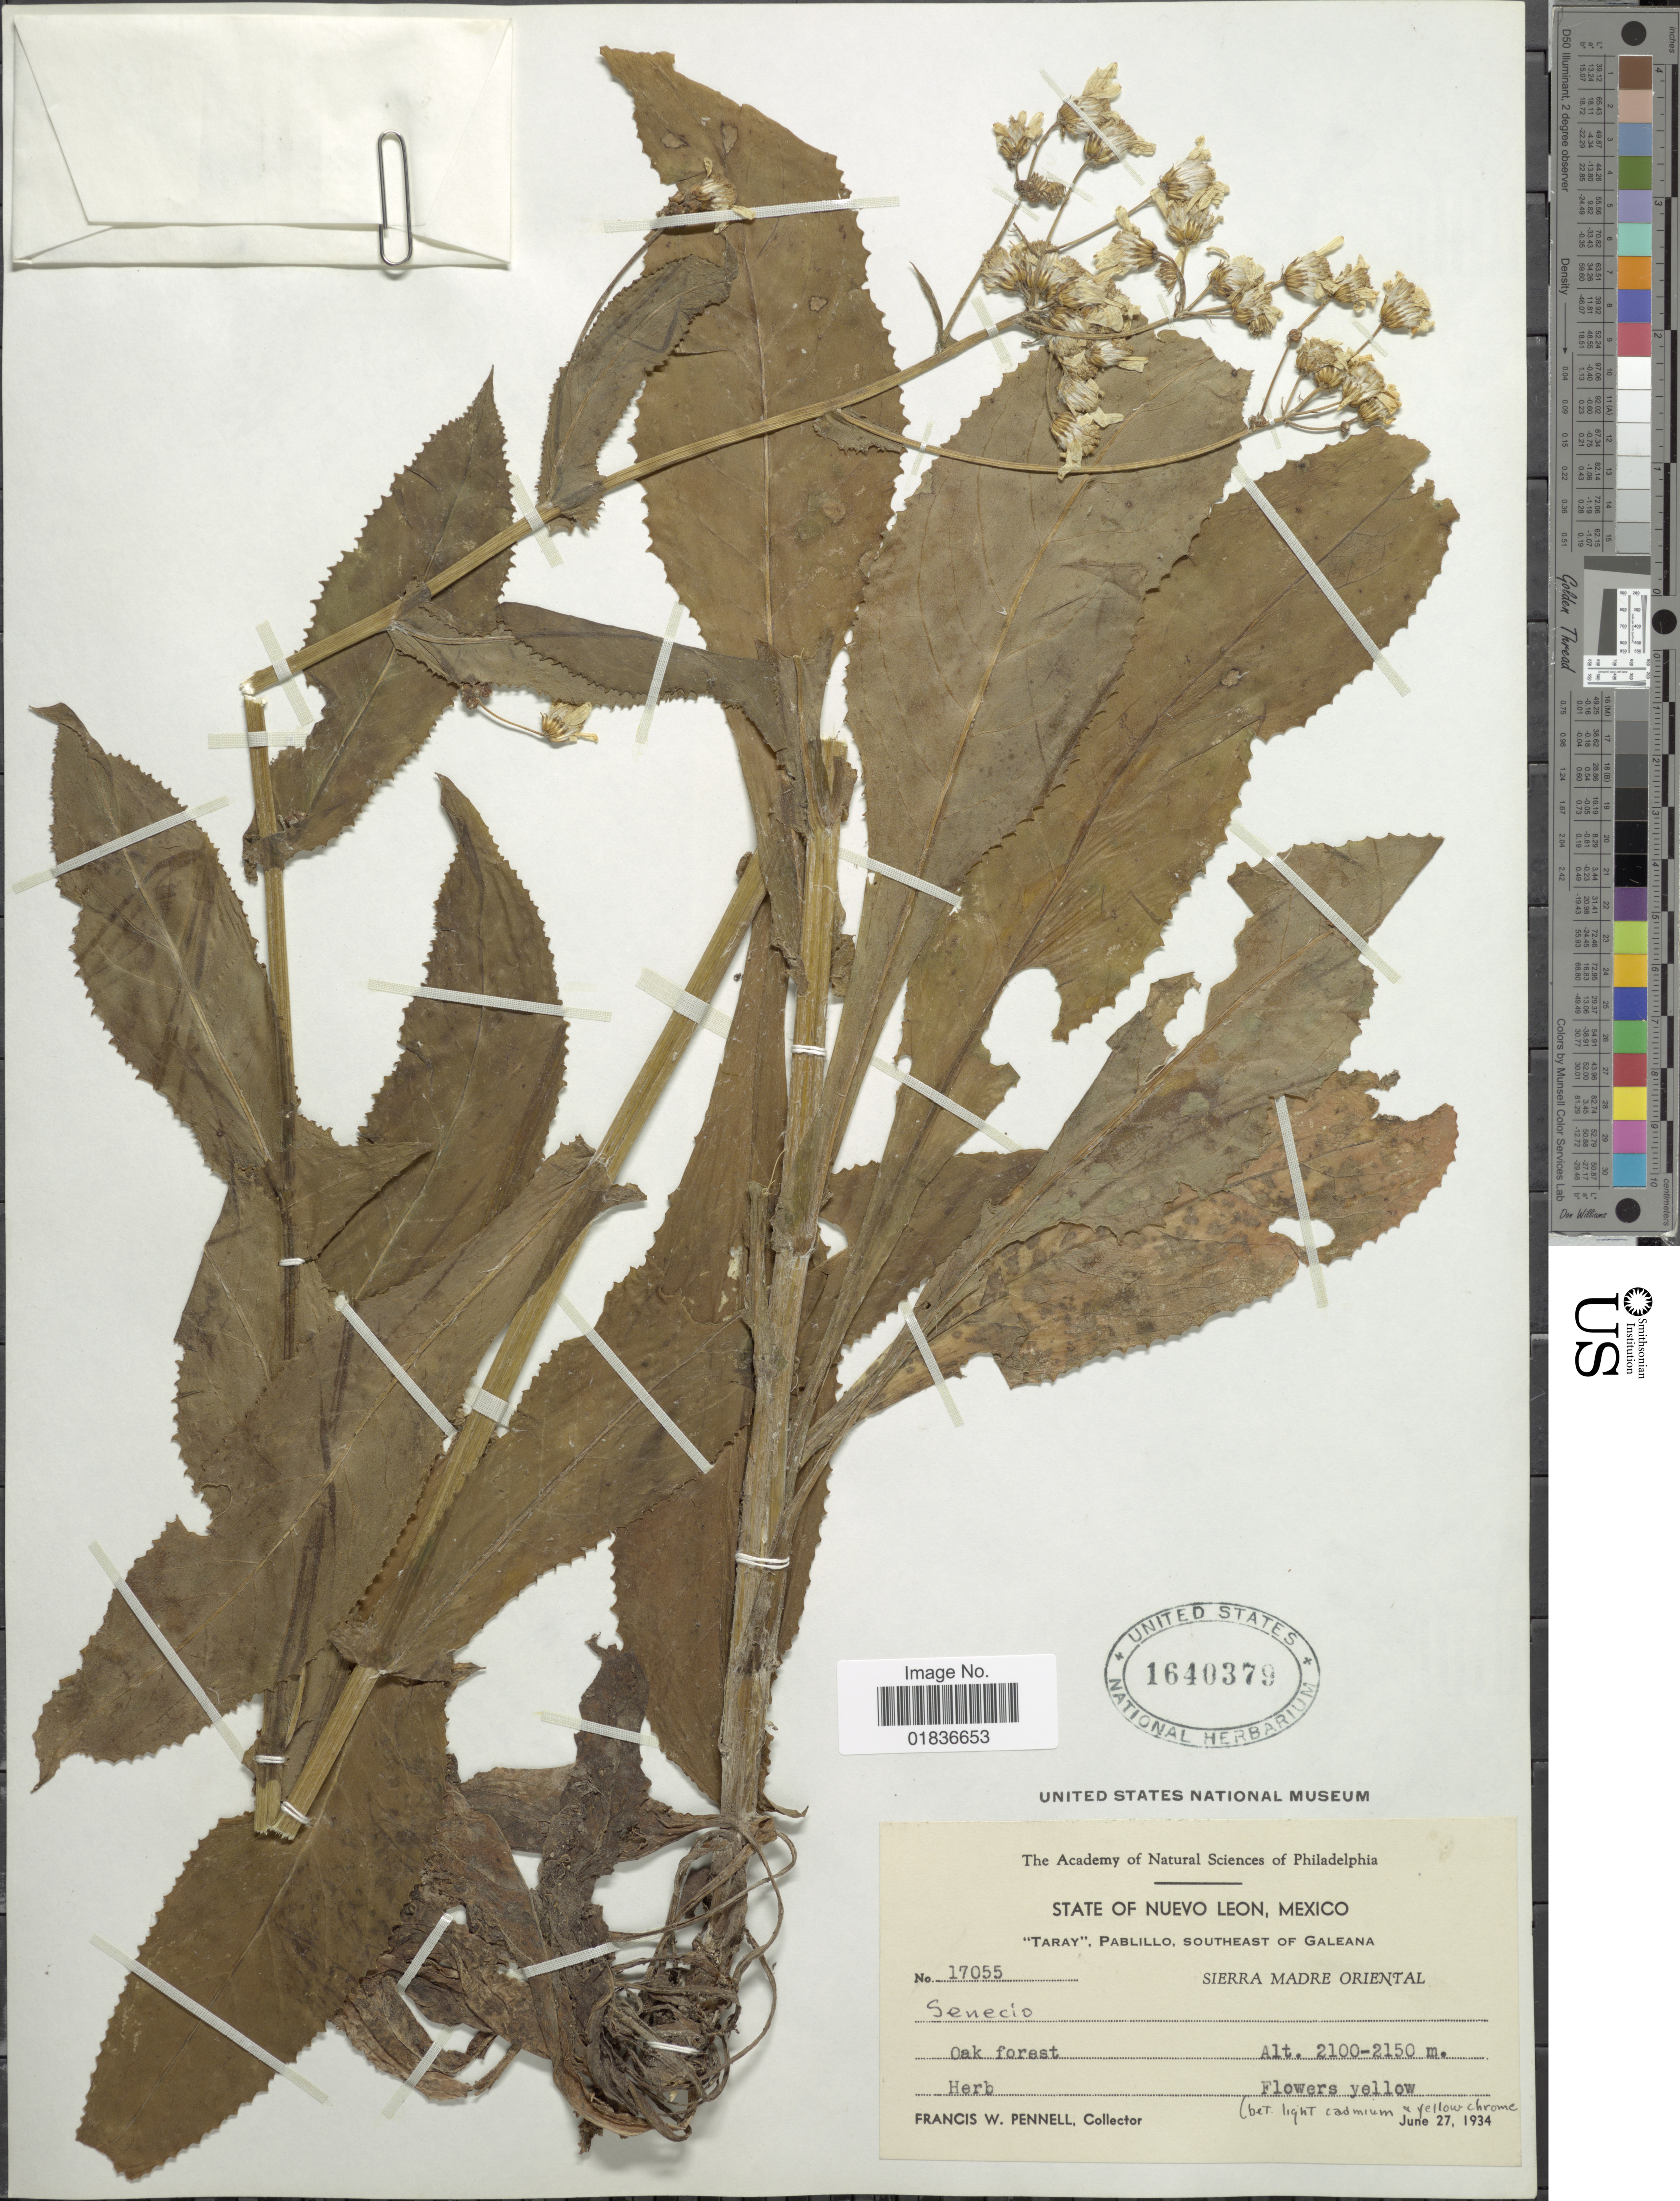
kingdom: Plantae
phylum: Tracheophyta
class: Magnoliopsida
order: Asterales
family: Asteraceae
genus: Senecio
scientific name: Senecio sp.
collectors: F. W. Pennell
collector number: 17055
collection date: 1934-06-27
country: Mexico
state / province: Nuevo León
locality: State of Nuevo León. "Taray", Pablillo, southeast of Galeana. Sierra Madre Oriental.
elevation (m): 2100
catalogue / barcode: US 1640379